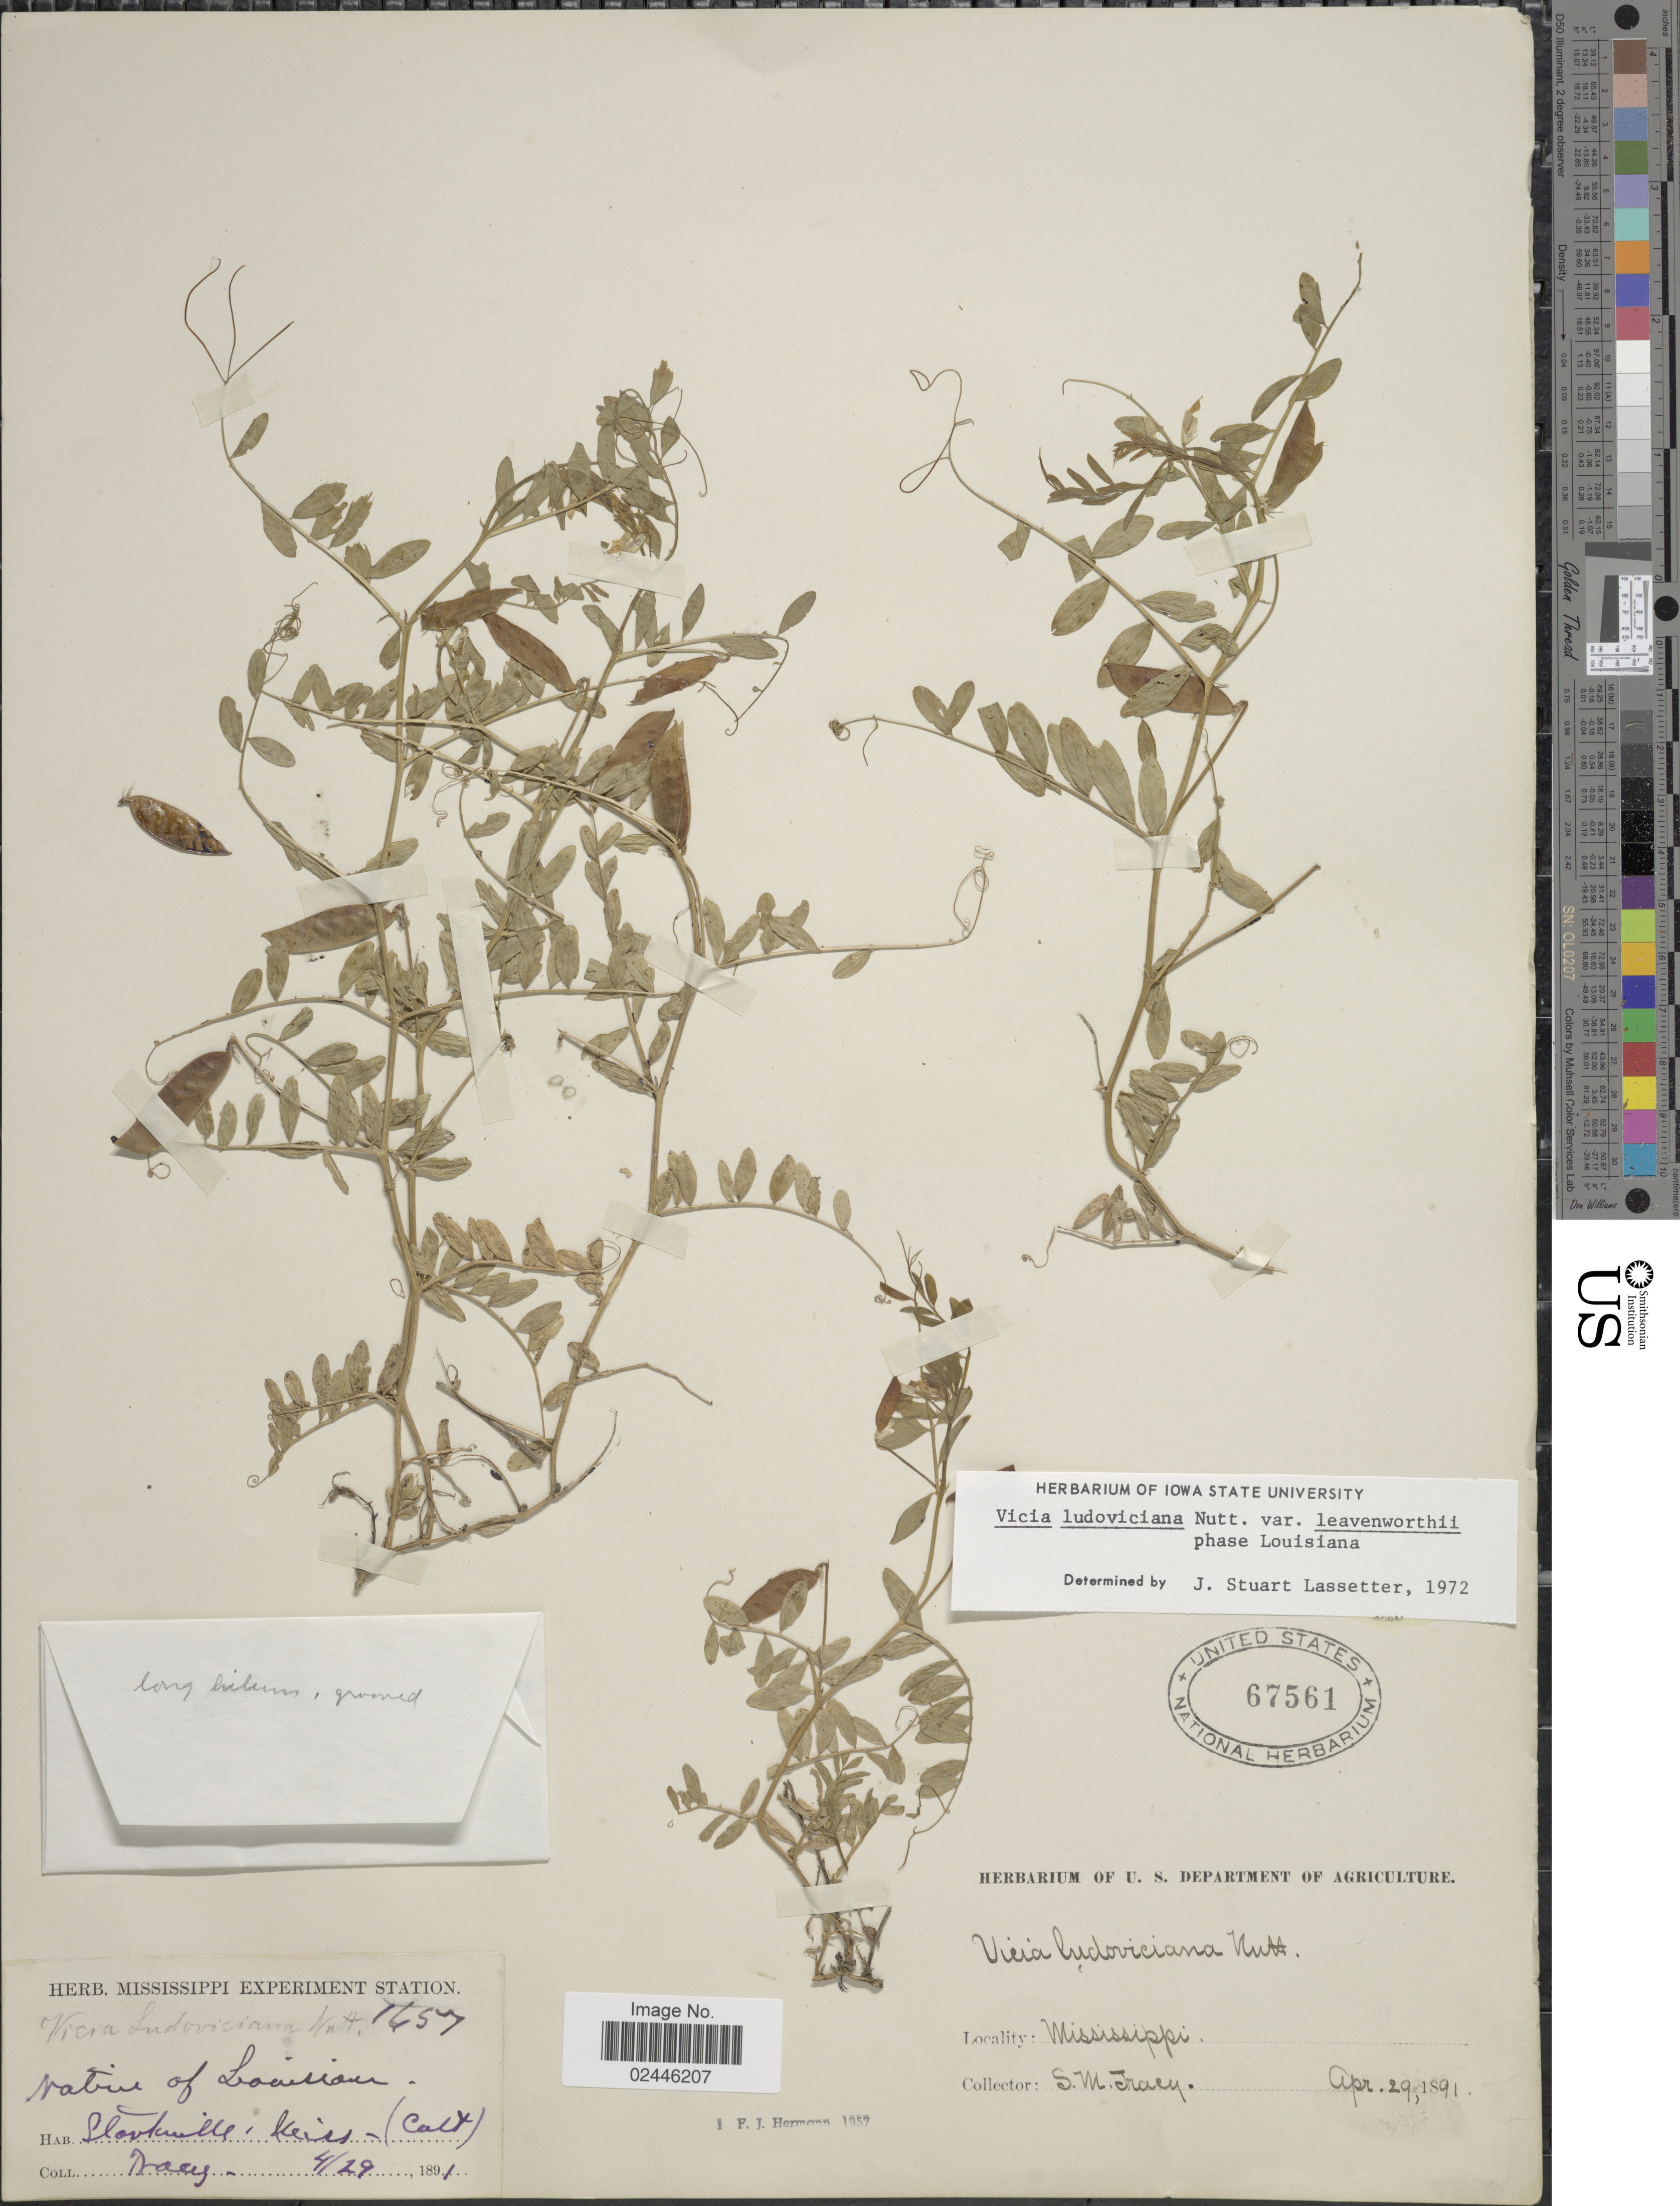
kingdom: Plantae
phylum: Tracheophyta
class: Magnoliopsida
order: Fabales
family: Fabaceae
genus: Vicia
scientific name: Vicia ludoviciana var. leavenworthii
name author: (Torr. & A. Gray) Broich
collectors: S. M. Tracy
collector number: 1657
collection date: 1891-04-29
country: United States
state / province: Mississippi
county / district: Oktibbeha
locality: Starkville (cult.) - Native of Louisiana.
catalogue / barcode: US 67561